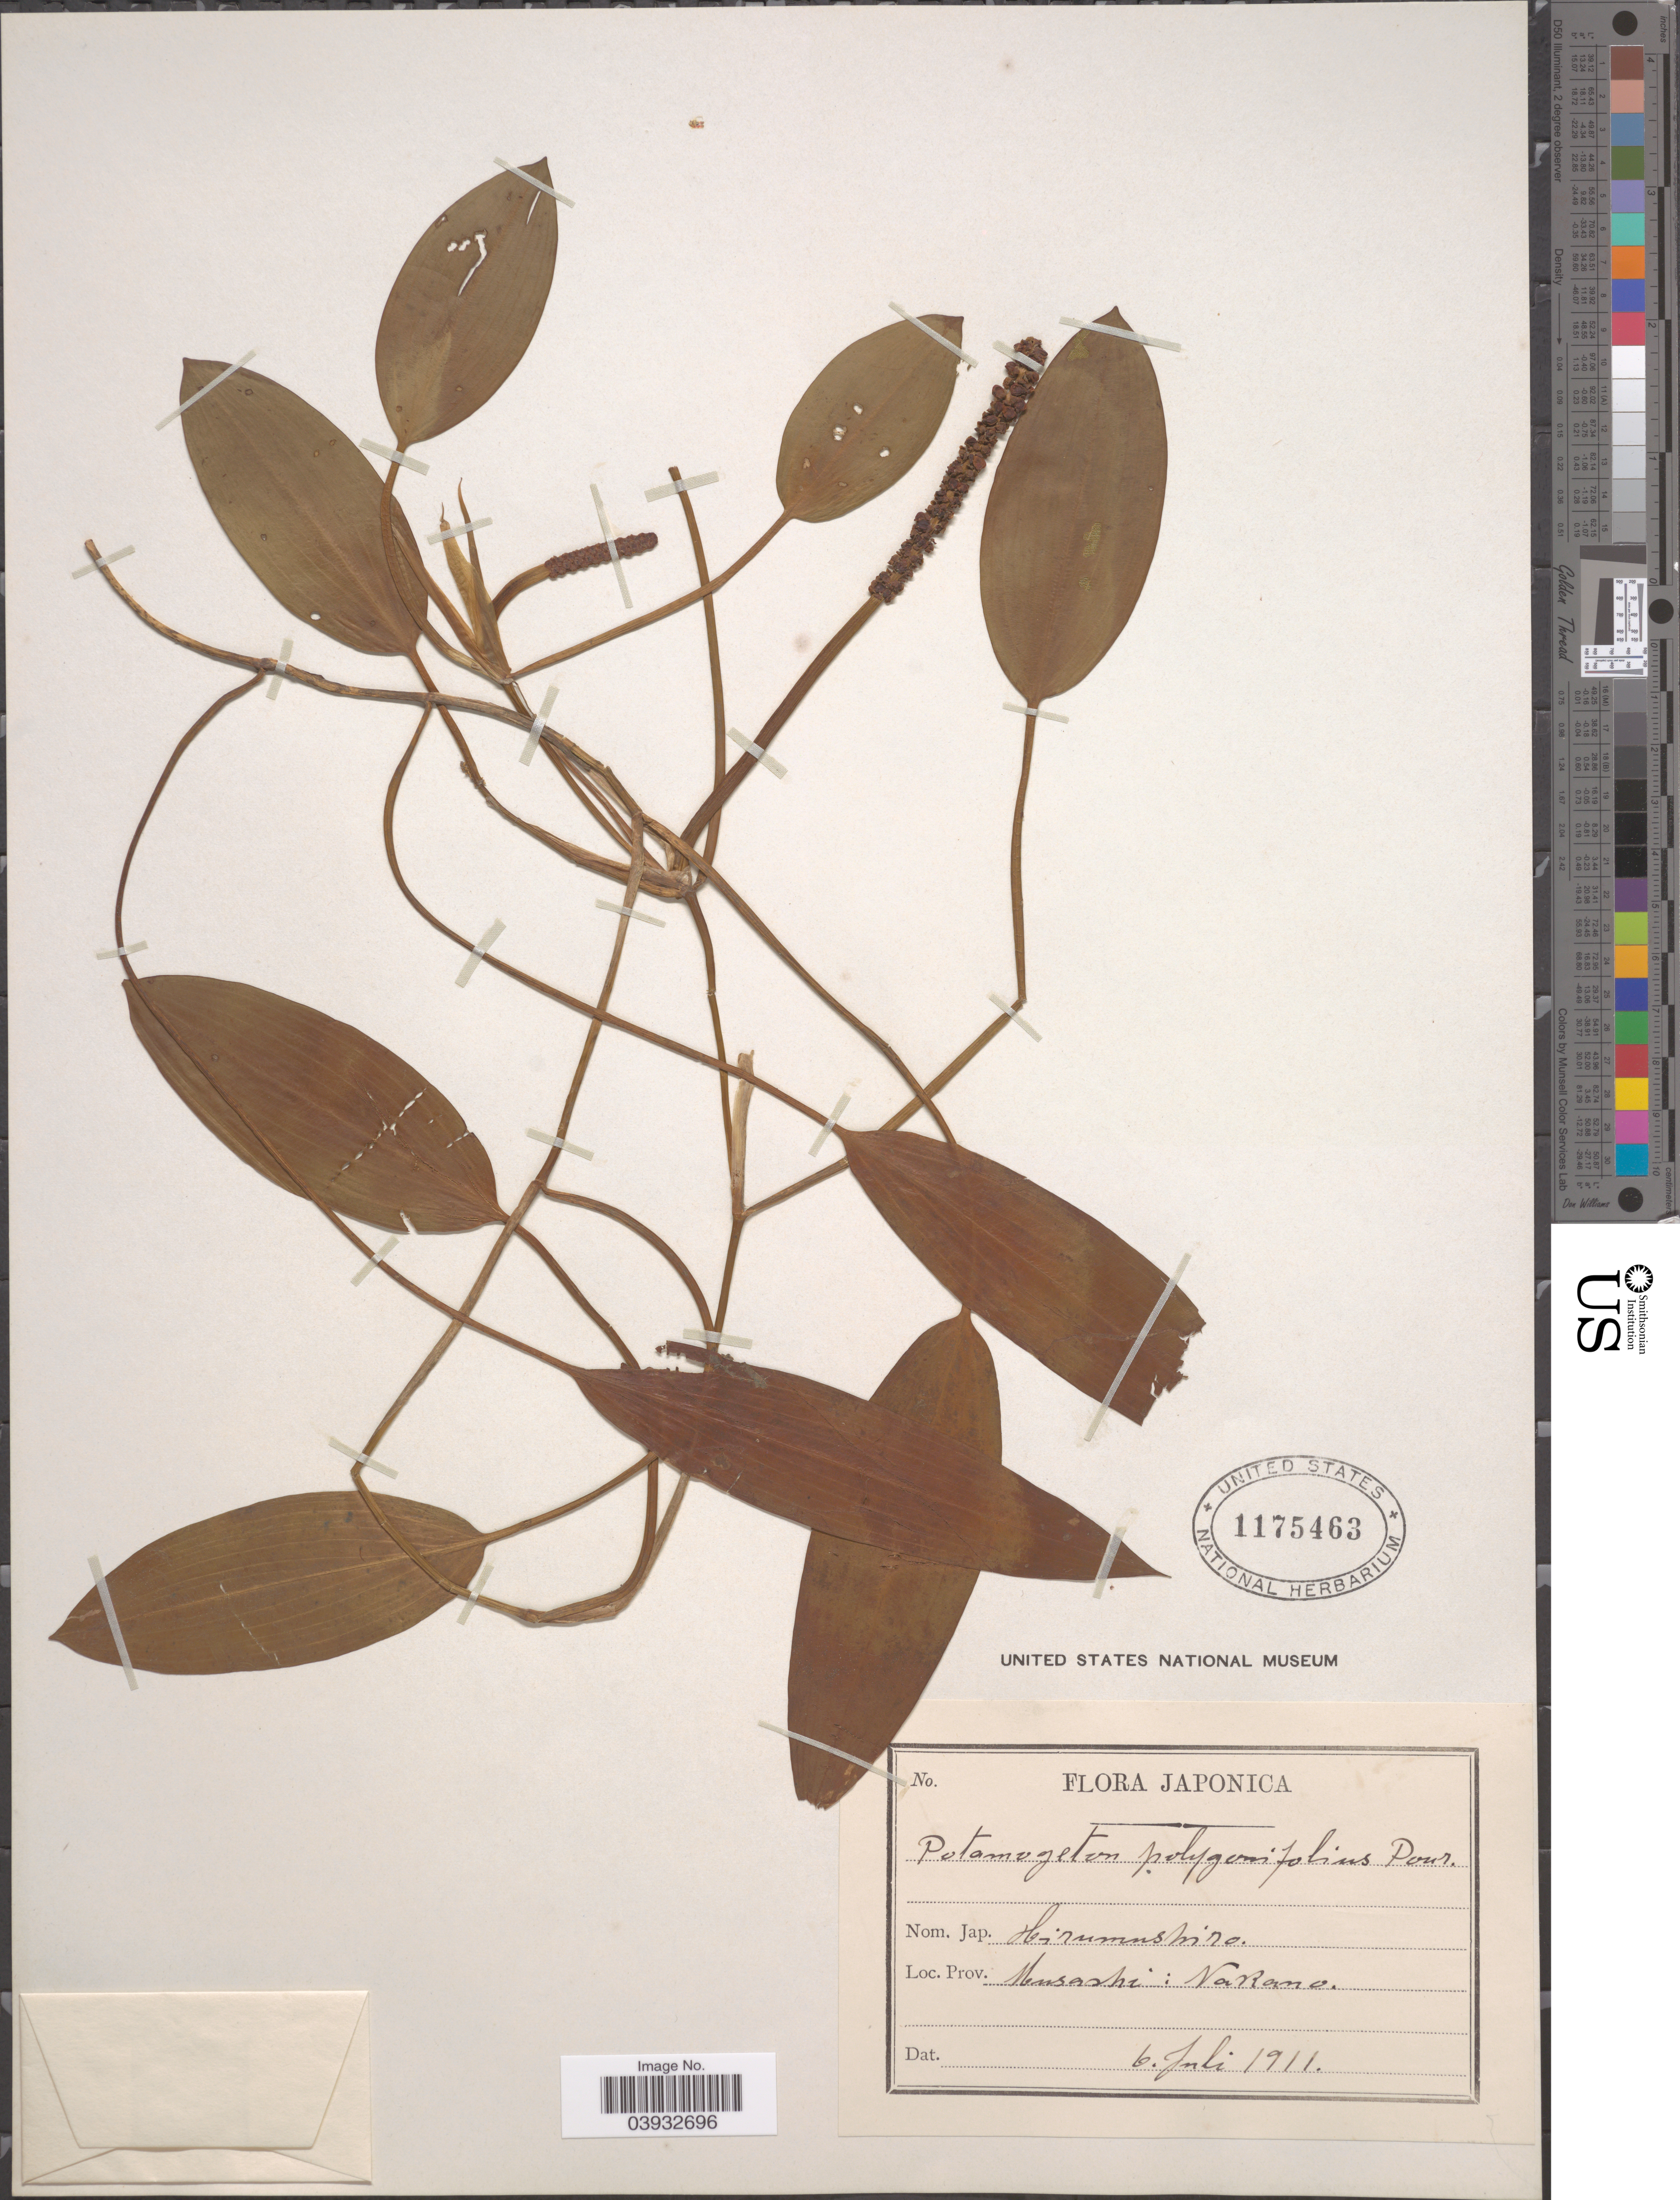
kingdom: Plantae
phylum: Tracheophyta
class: Liliopsida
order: Alismatales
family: Potamogetonaceae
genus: Potamogeton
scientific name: Potamogeton polygonifolius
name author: Pourr.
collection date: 1911-07-06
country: Japan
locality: Prov. Musashi: Nakano.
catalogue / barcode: US 1175463